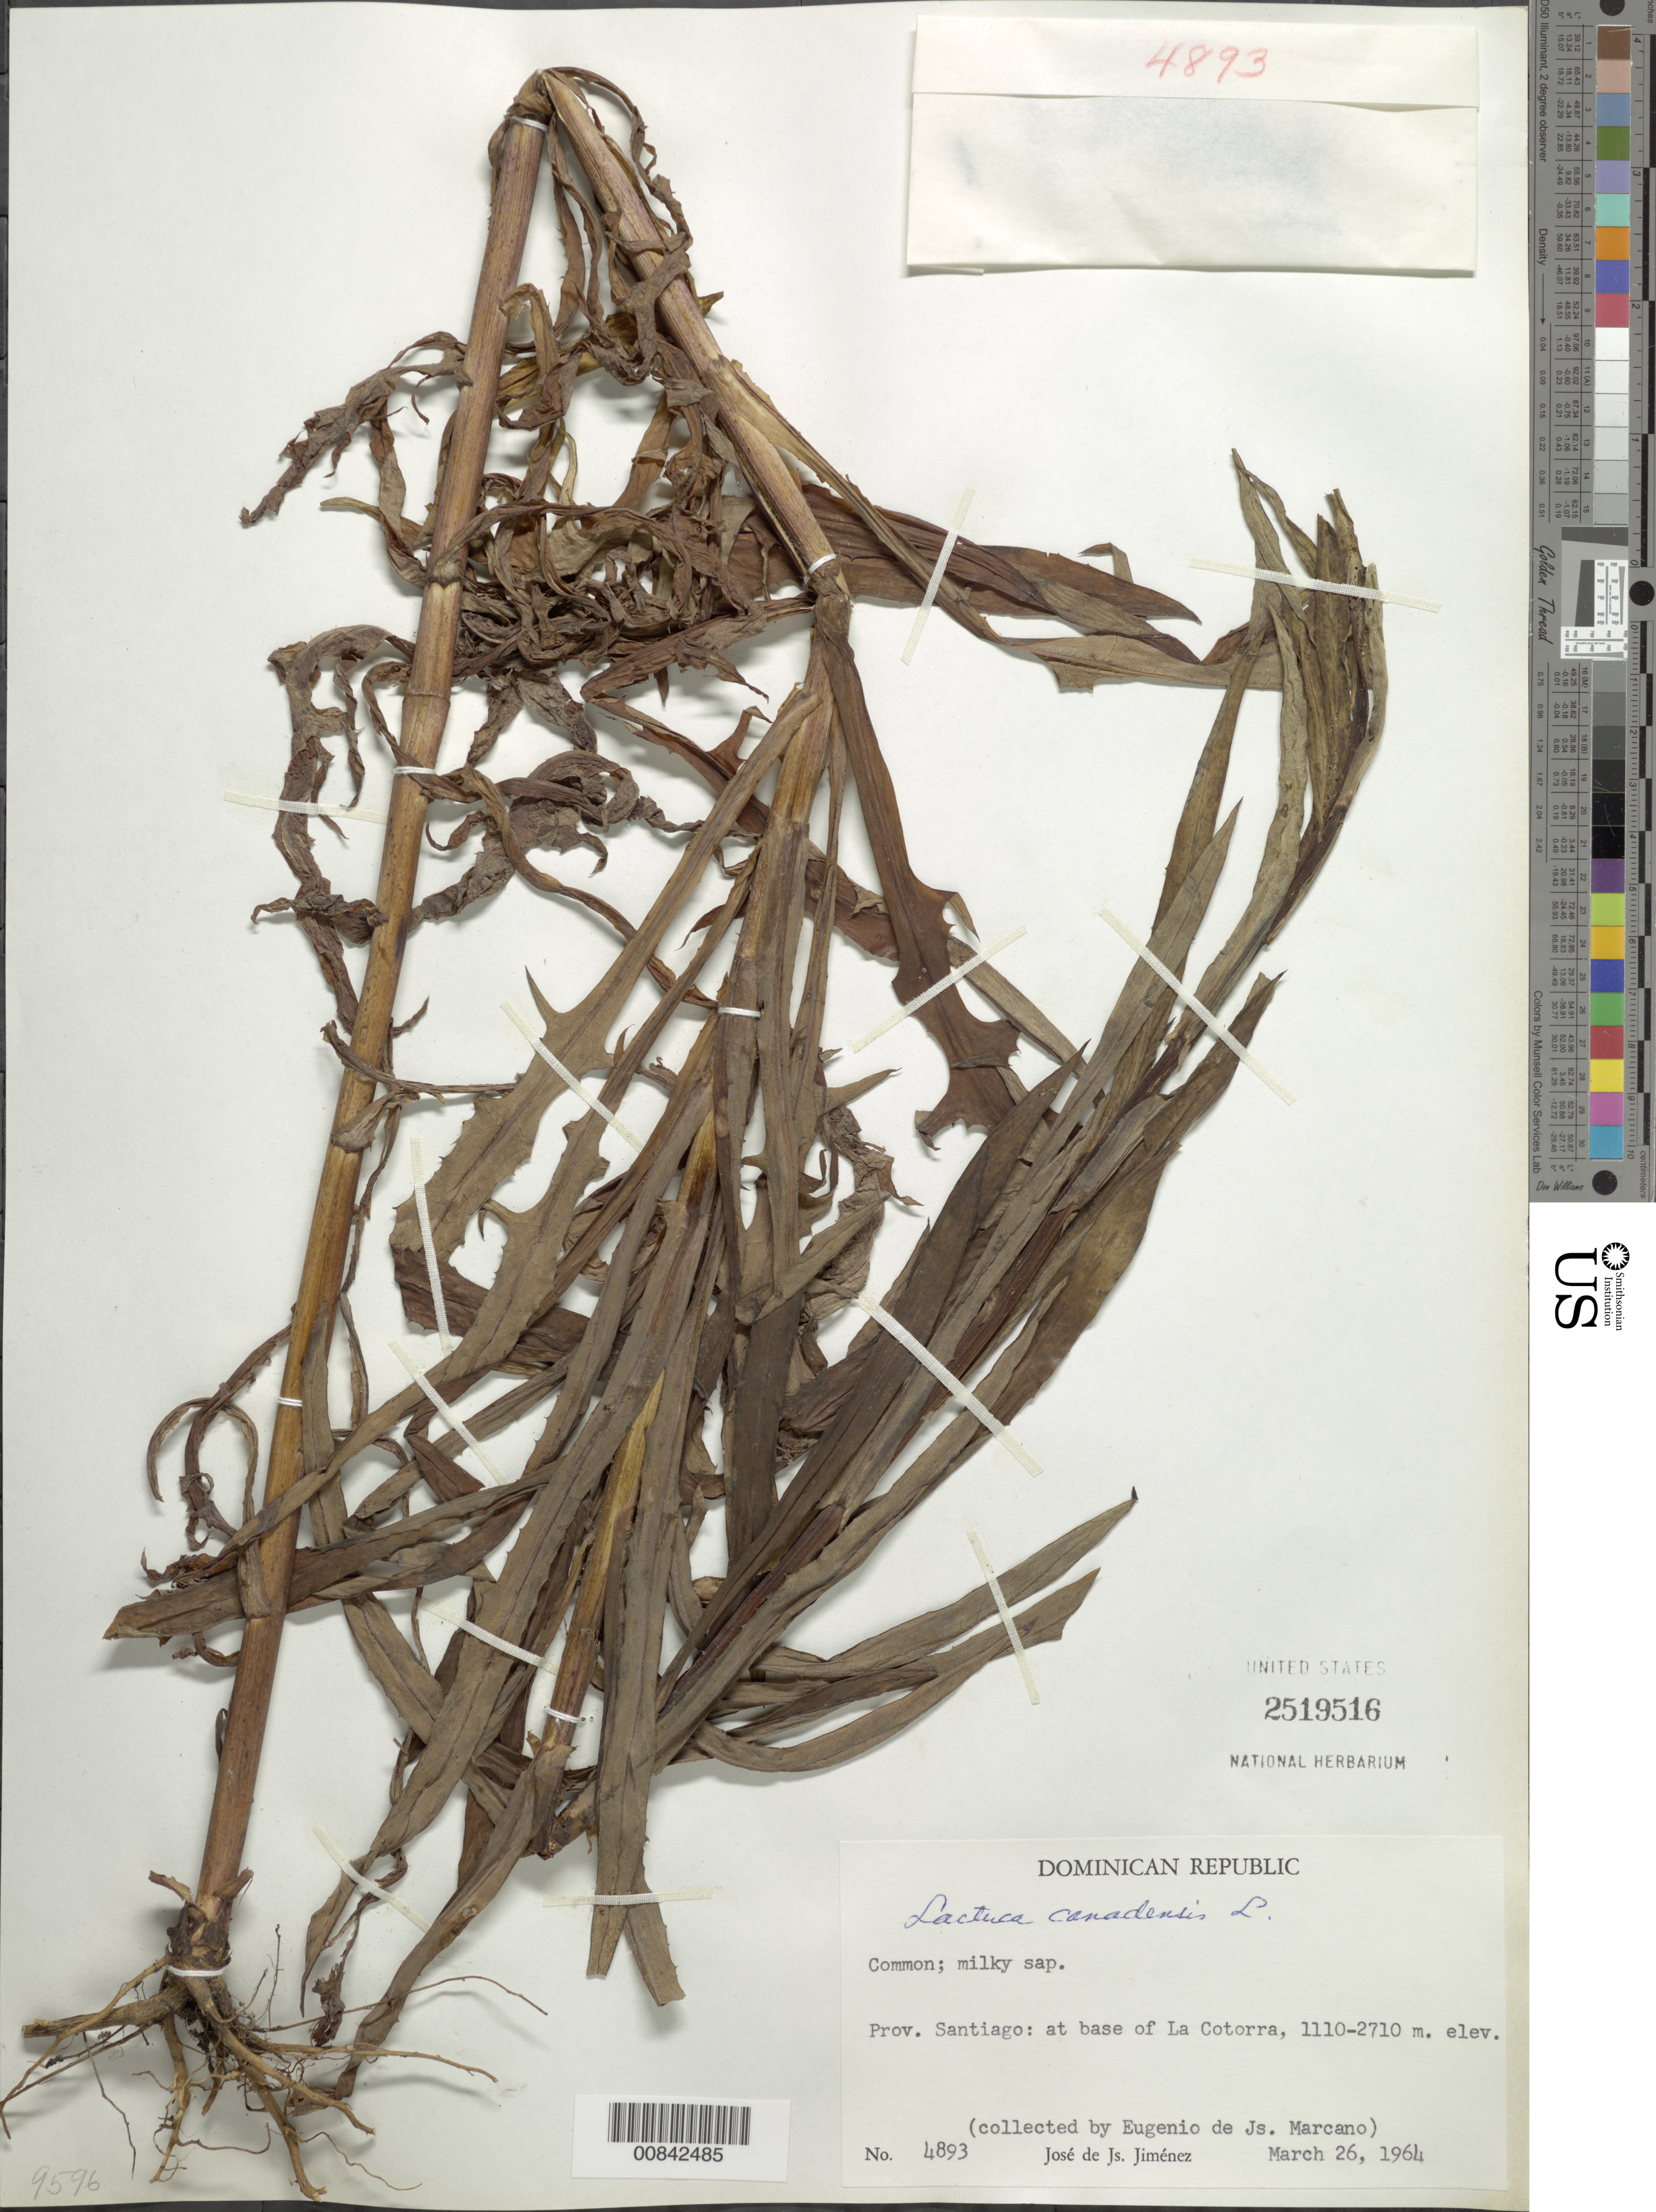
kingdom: Plantae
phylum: Tracheophyta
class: Magnoliopsida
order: Asterales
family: Asteraceae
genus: Lactuca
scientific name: Lactuca canadensis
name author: L.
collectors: E. J. Marcano F. & J. J. Jiménez Almonte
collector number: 4893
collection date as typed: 26 Mar 1964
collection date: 1964-03-26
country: Dominican Republic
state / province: Santiago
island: Hispaniola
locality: At base of La Cotorra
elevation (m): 1110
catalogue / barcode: US 2519516